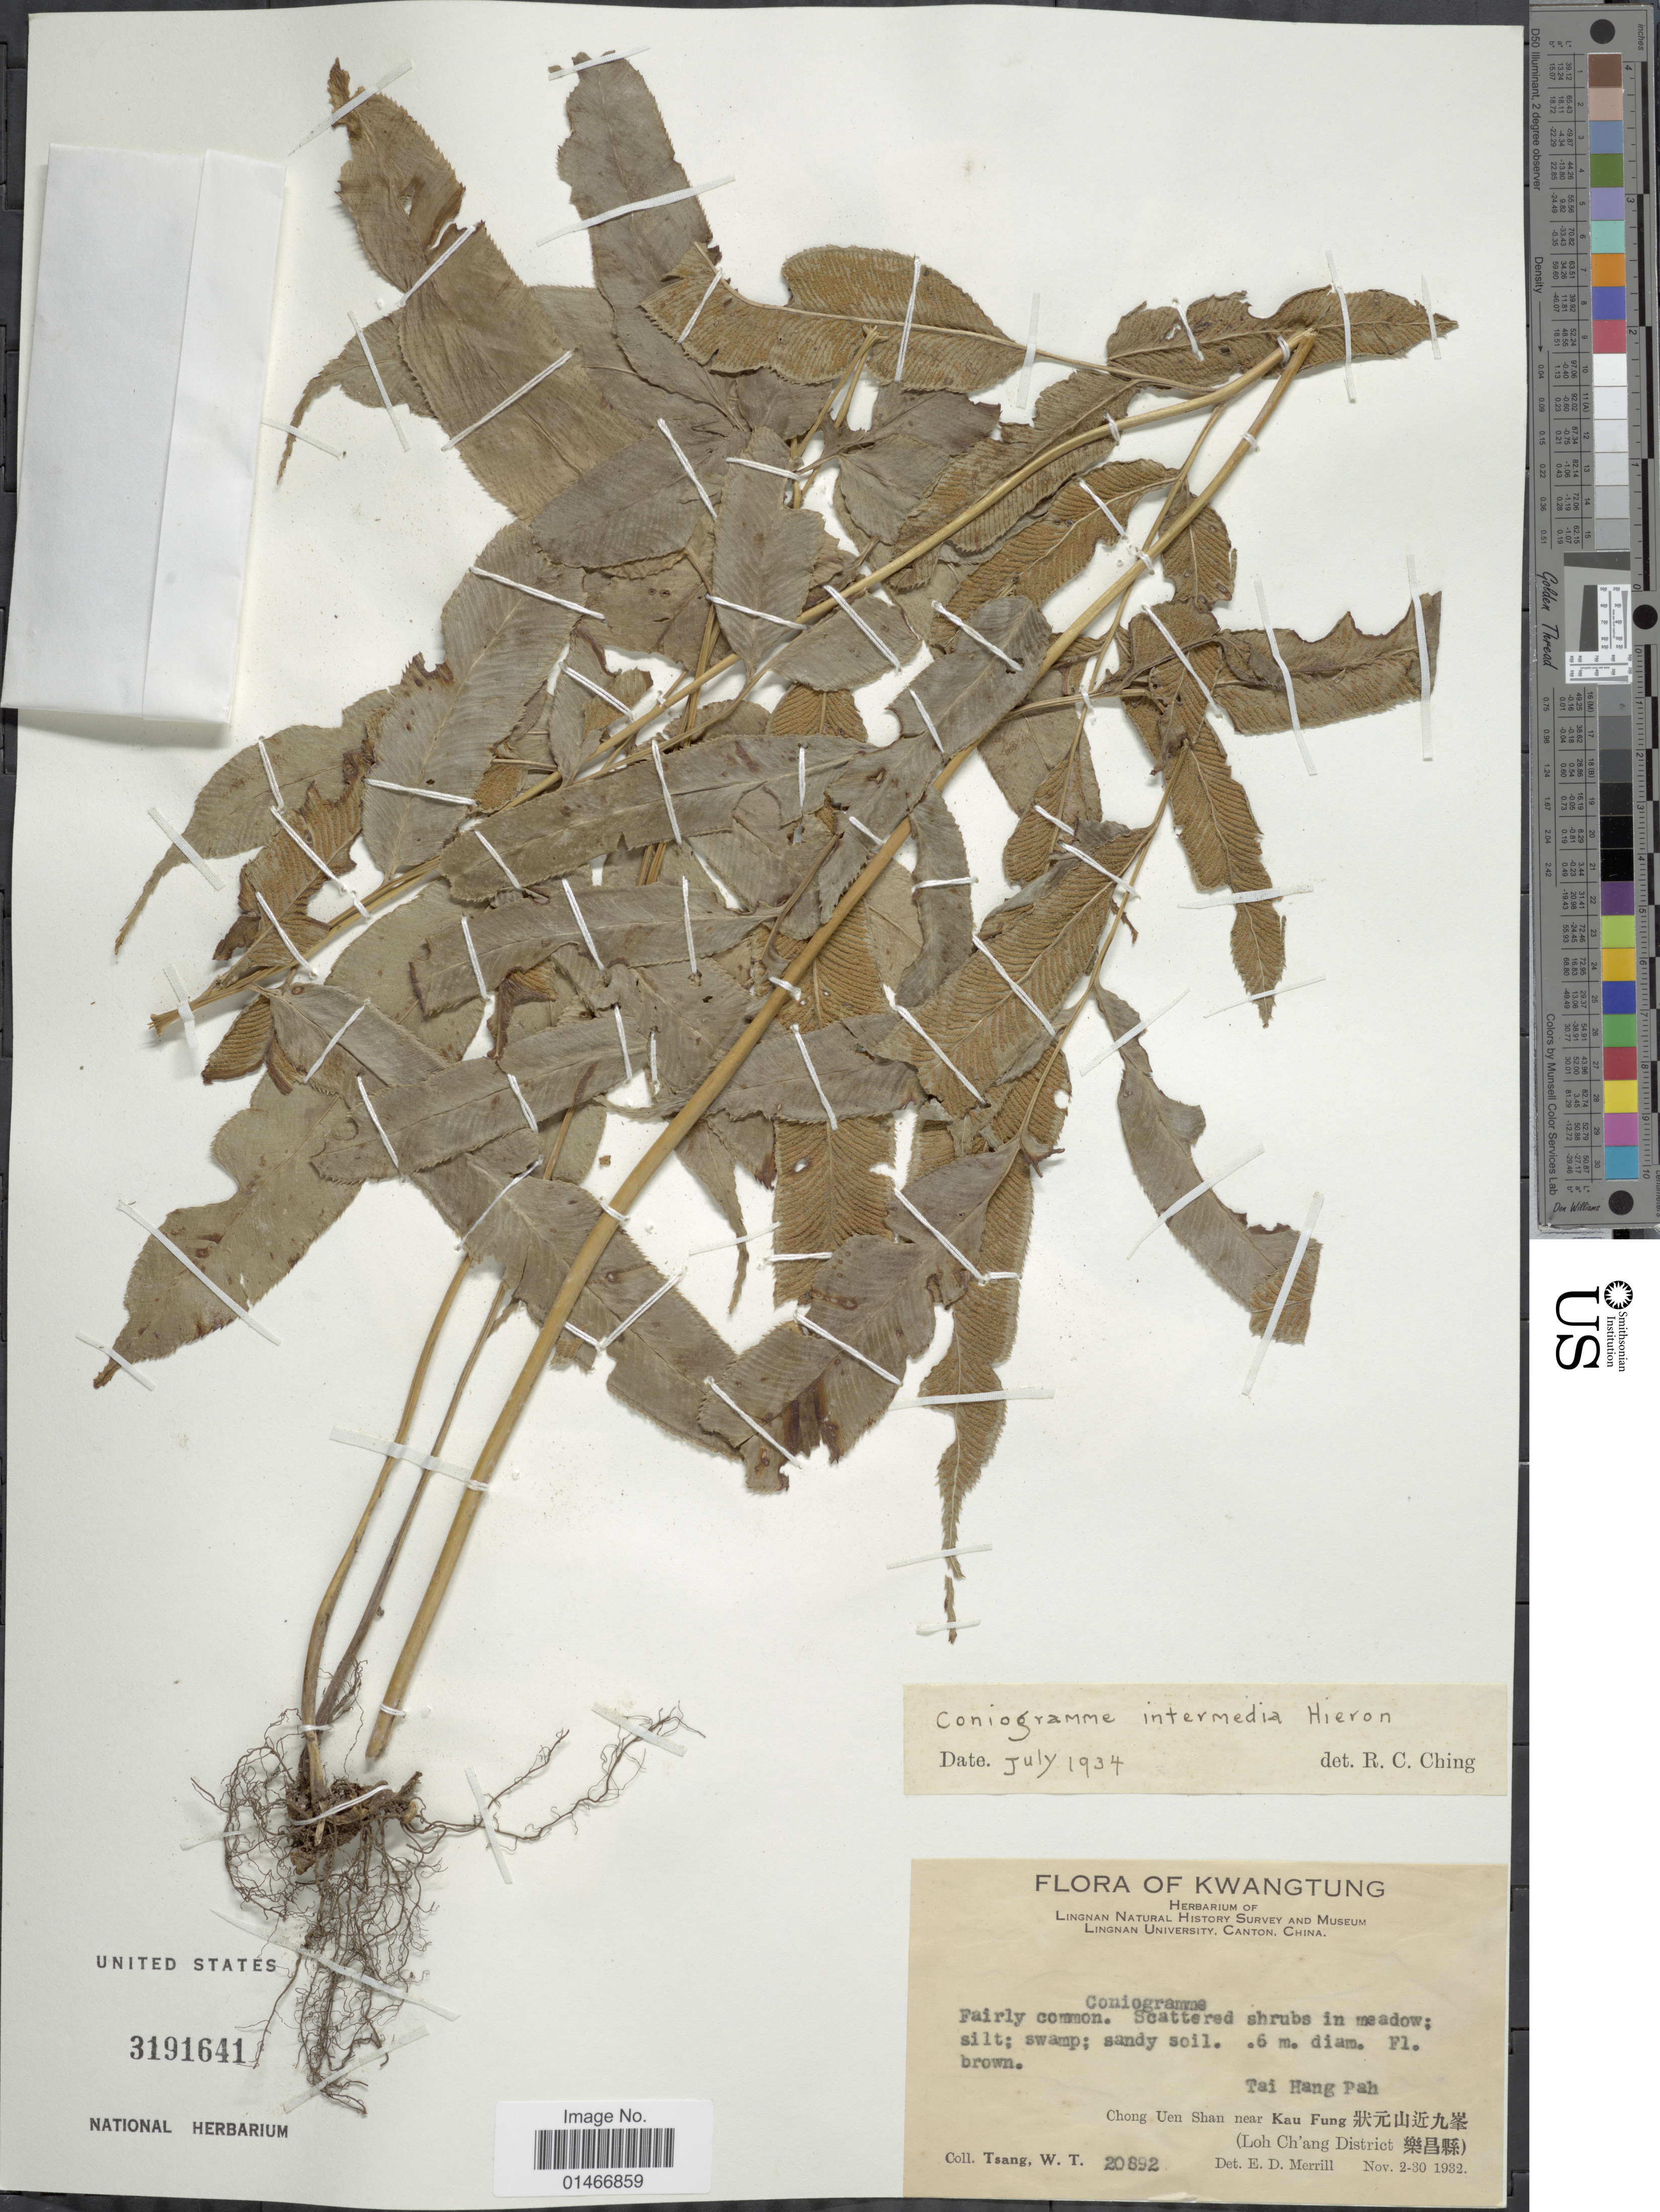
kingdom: Plantae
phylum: Tracheophyta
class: Polypodiopsida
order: Polypodiales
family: Pteridaceae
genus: Coniogramme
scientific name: Coniogramme intermedia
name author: Hieron.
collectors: W. T. Tsang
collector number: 20892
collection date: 1932-11-02/1932-11-30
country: China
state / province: Guangdong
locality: Lechang County; near Jiufengzhen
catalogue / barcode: US 3191641